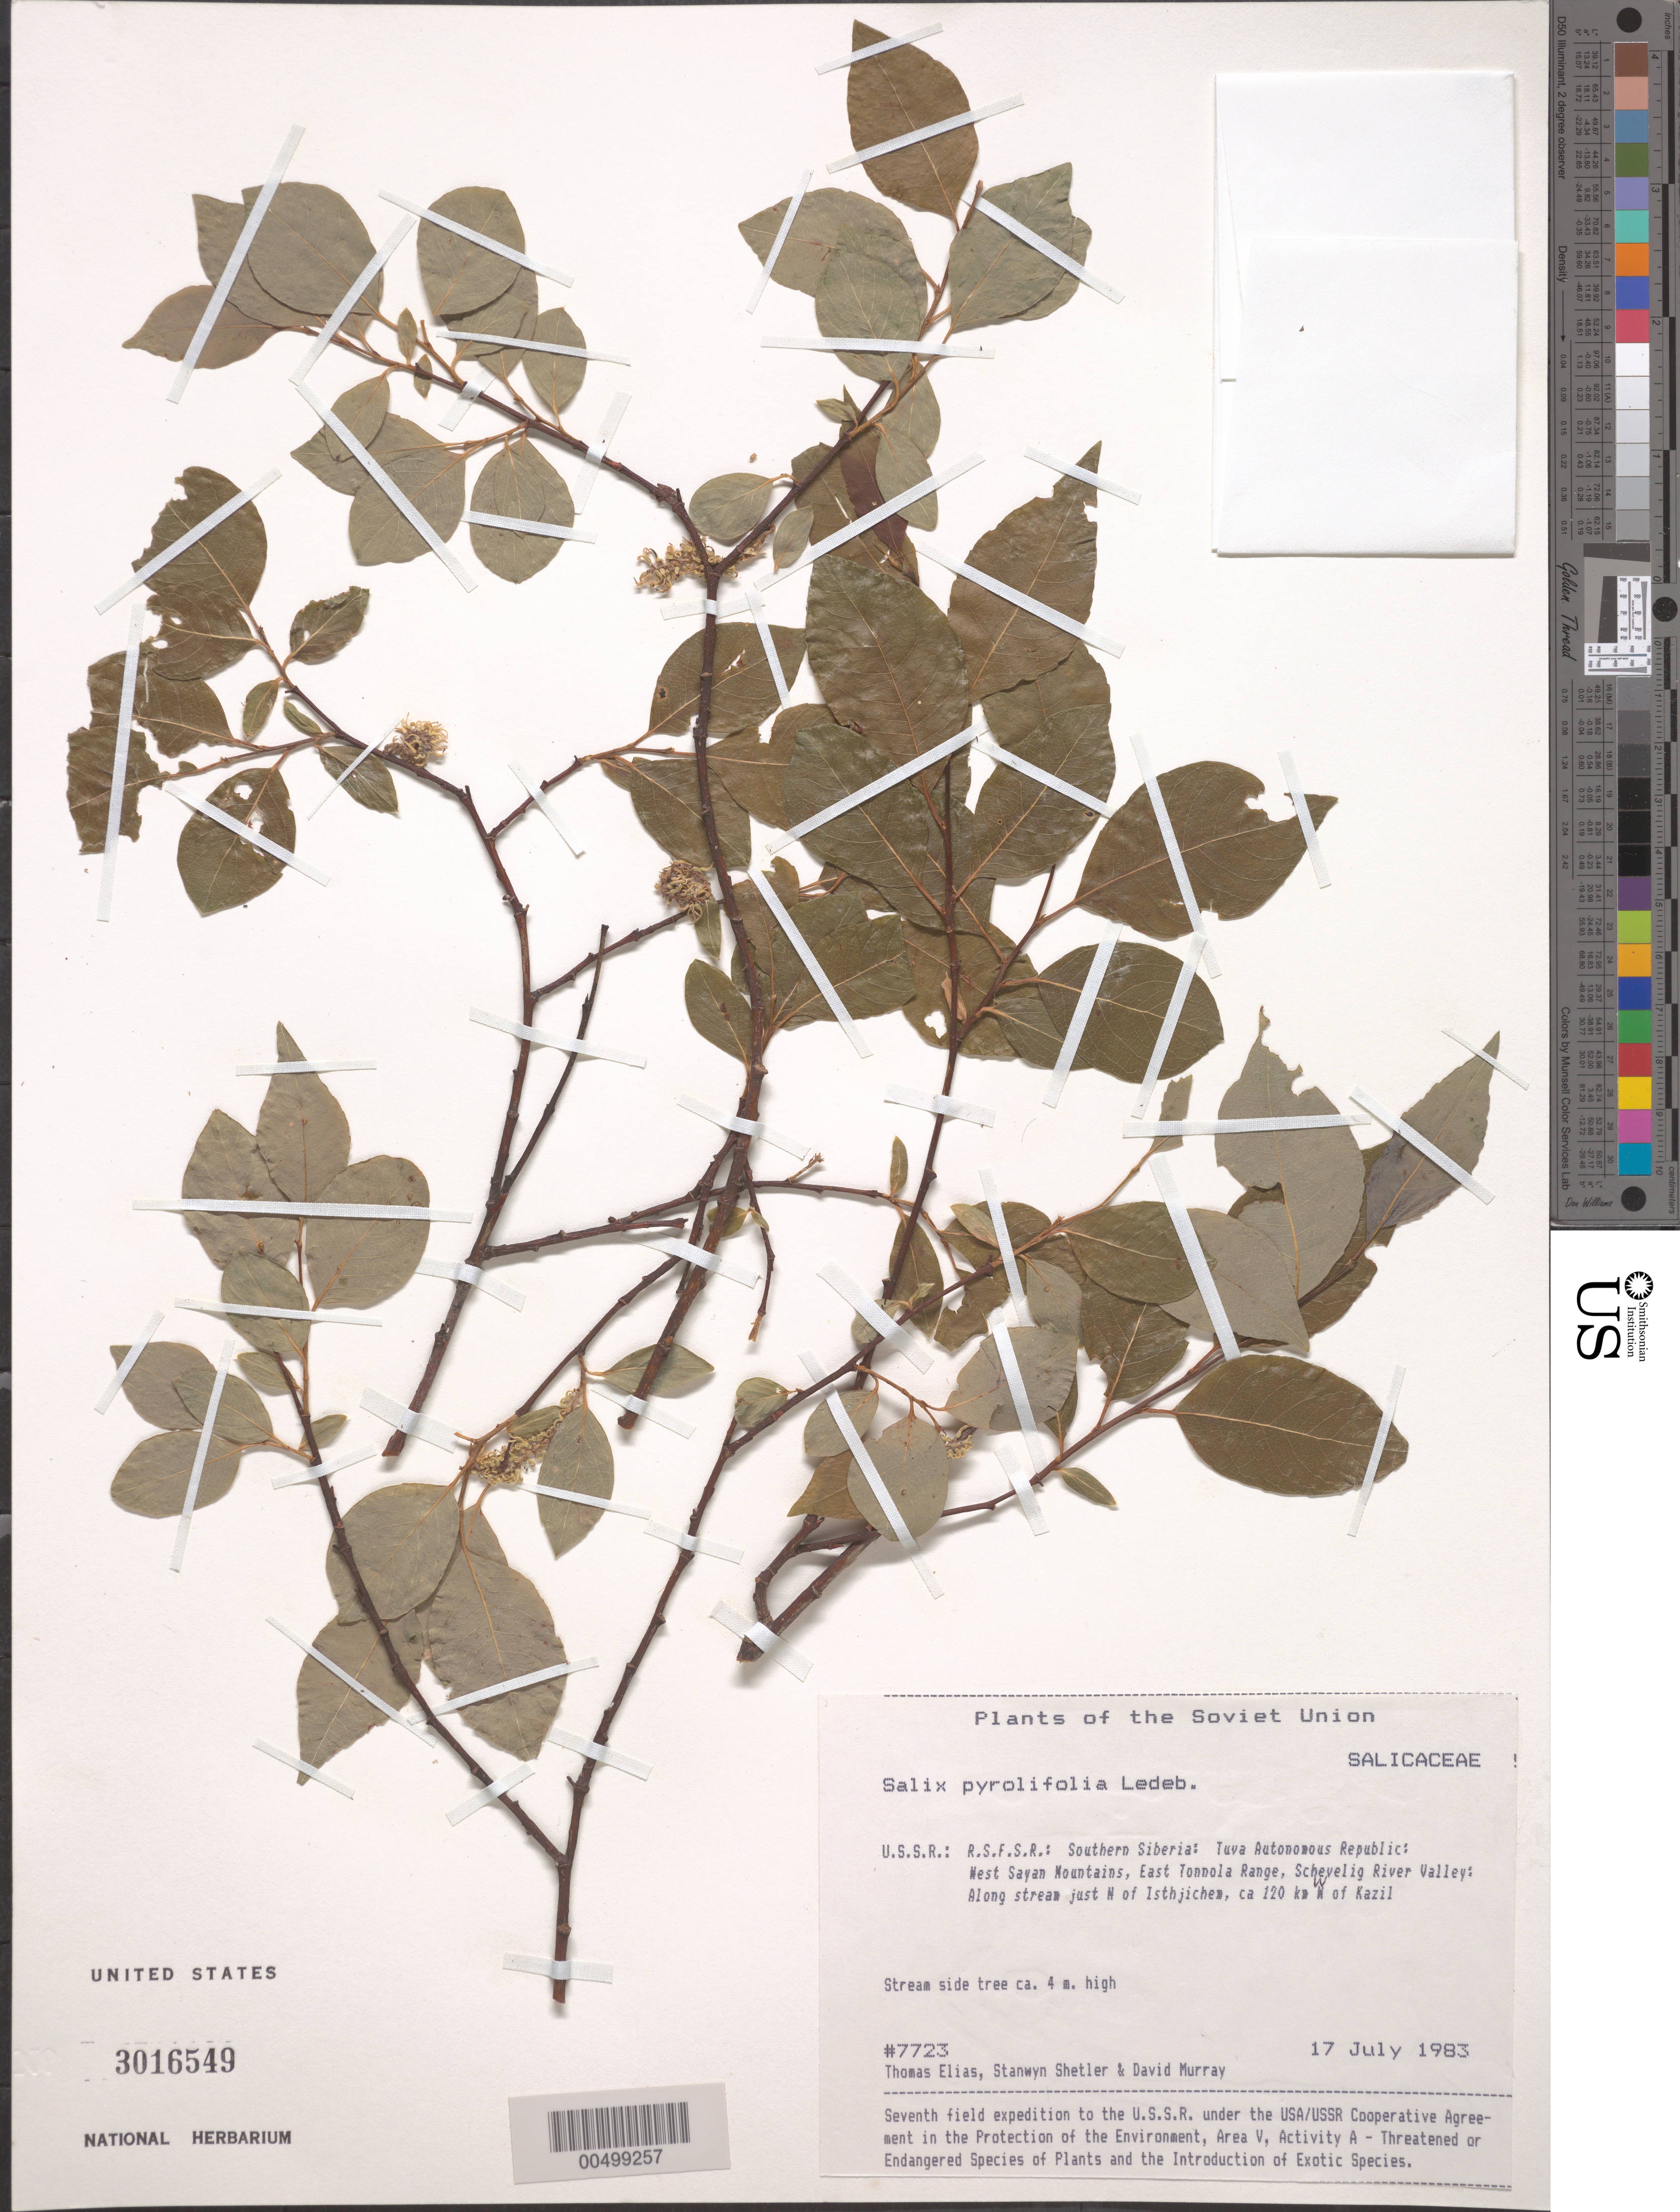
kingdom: Plantae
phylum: Tracheophyta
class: Magnoliopsida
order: Malpighiales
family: Salicaceae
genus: Salix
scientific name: Salix pyrifolia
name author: Ledeb.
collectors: T. Elias, S. Shetler & D. F. Murray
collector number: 7723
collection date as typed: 17 Jul 1983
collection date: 1983-07-17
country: Russian Federation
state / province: Tuva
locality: West Sayan Mountains, E Tonnola [Tannu-Ola] Range, Schevelig River Valley, just N of Isthichem [Ishti-Khem], *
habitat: stream side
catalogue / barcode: US 3016549